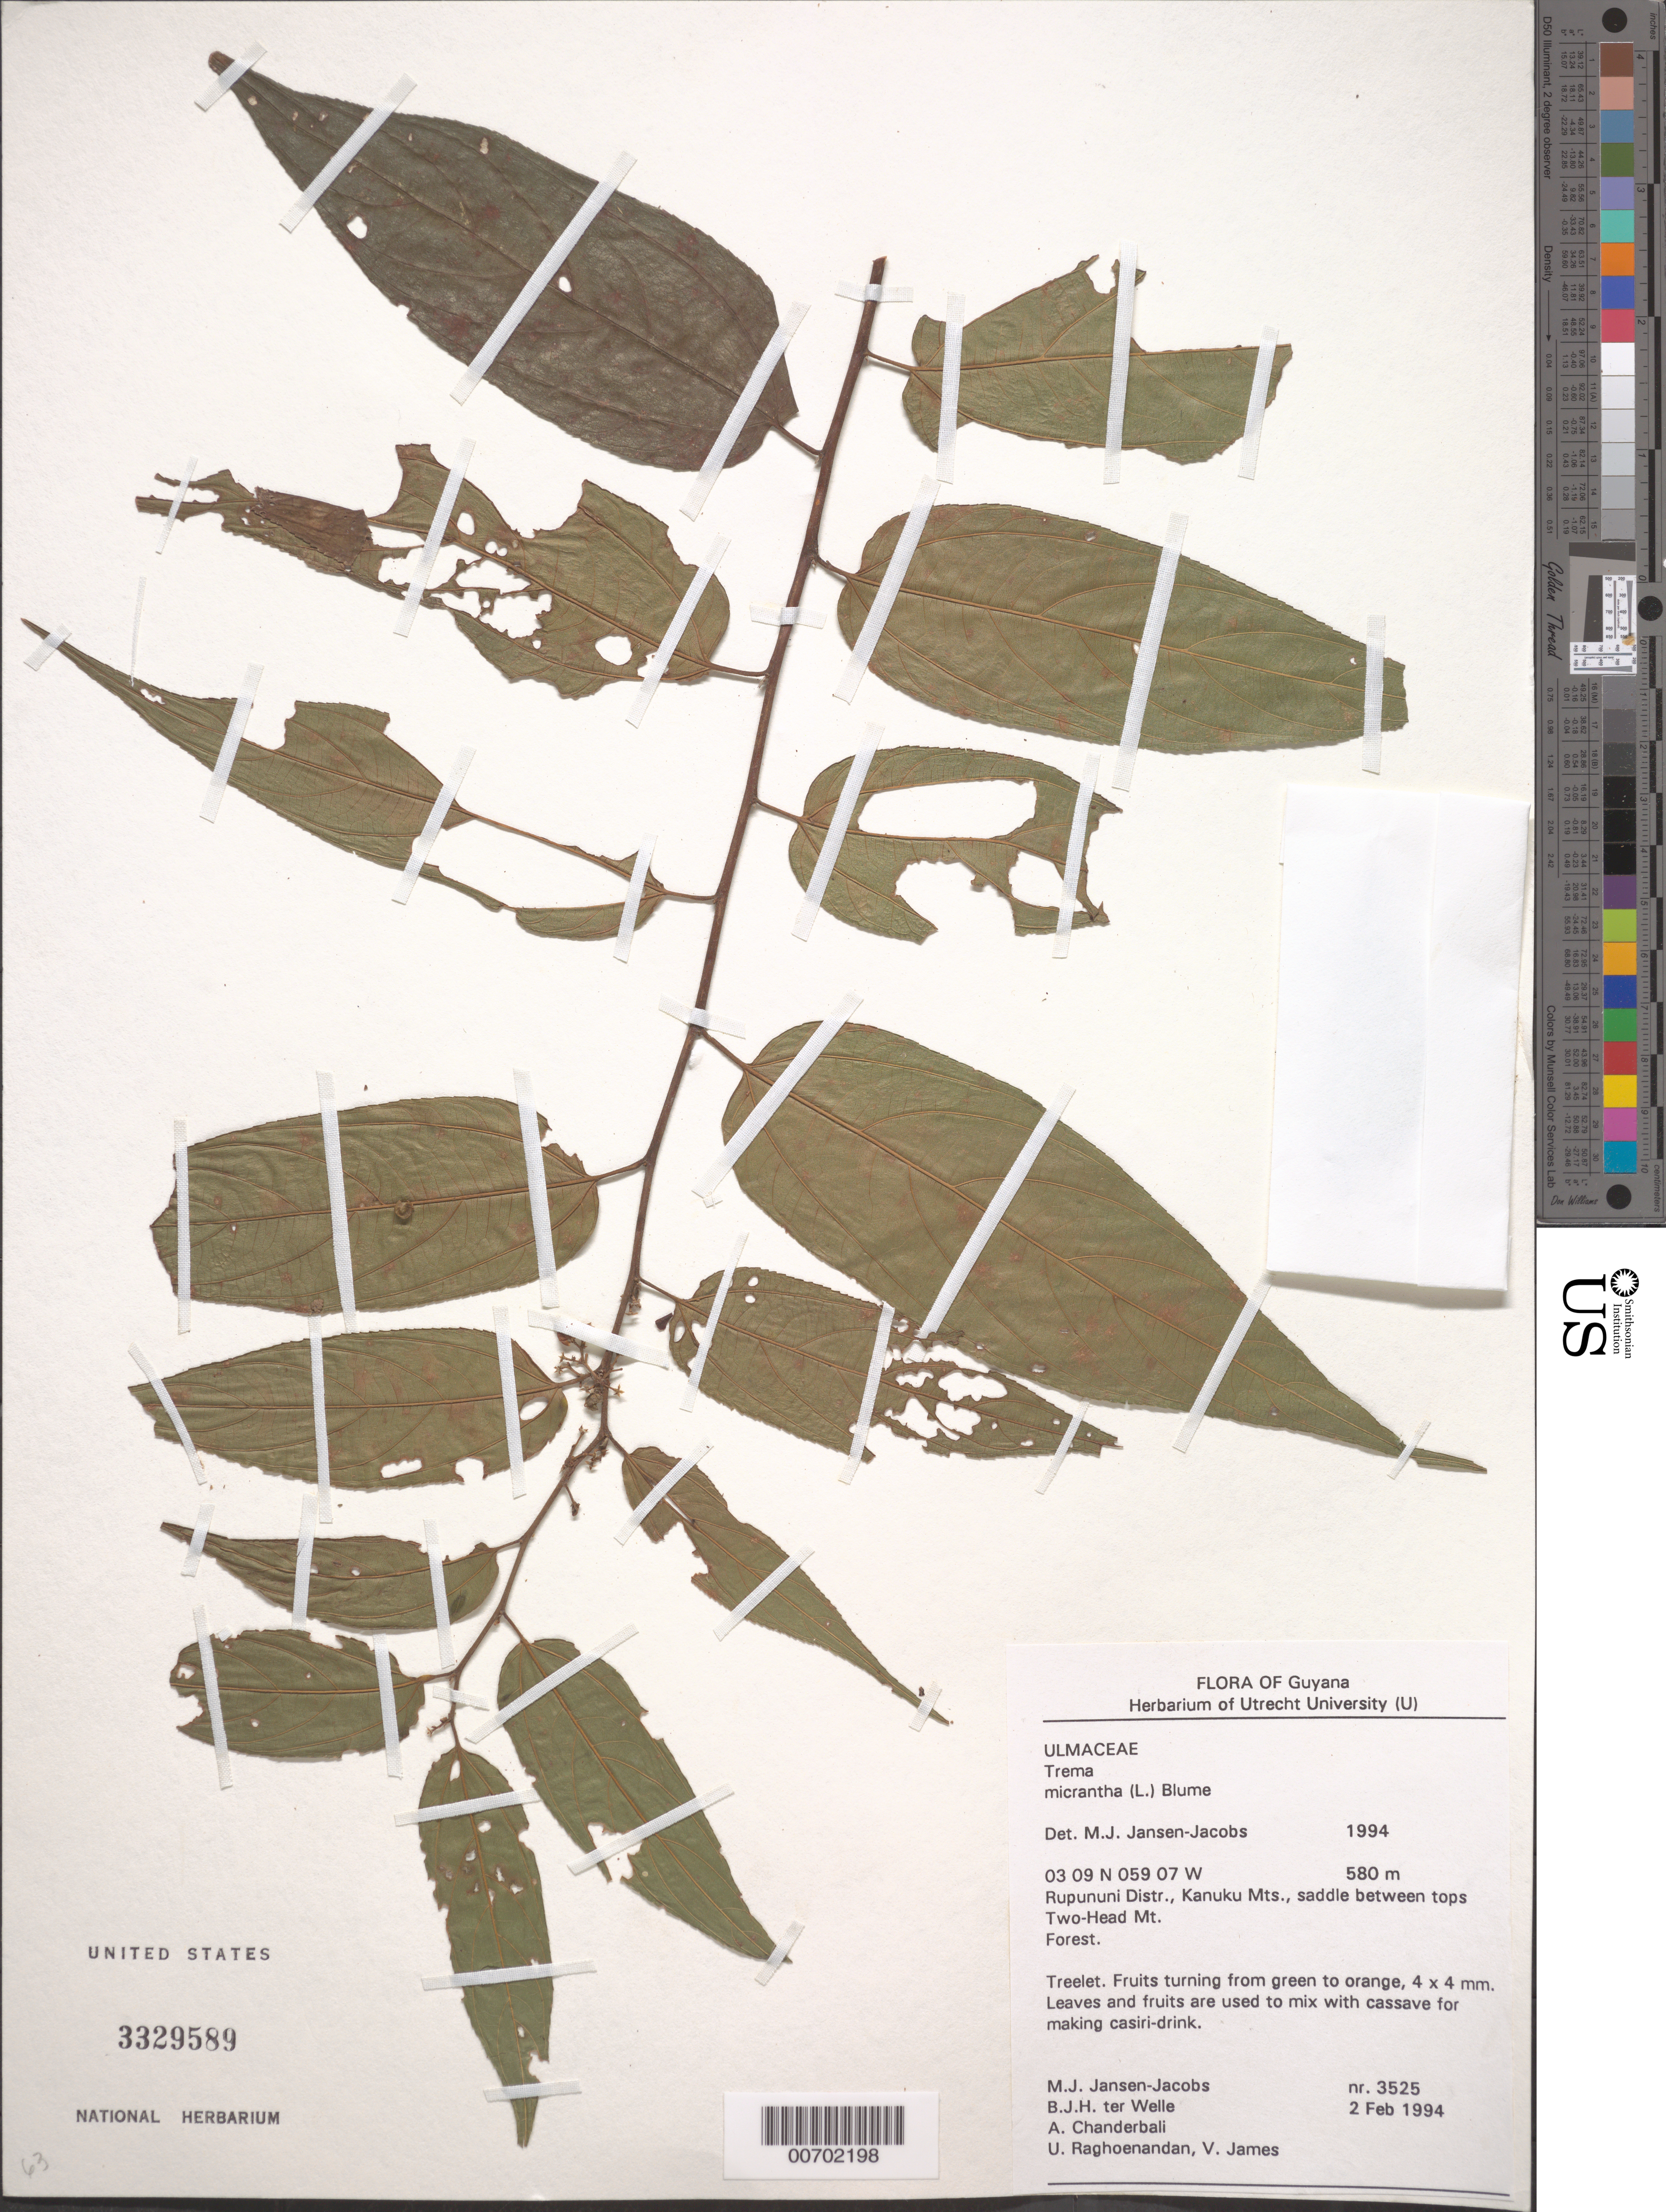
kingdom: Plantae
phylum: Tracheophyta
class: Magnoliopsida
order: Rosales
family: Cannabaceae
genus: Trema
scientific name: Trema micranthum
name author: (L.) Blume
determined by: Jansen-Jacobs, M. J., (U), Nationaal Herbarium Nederland, Utrecht University branch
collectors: M. J. Jansen-Jacobs, B. Welle, A. S. Chanderbali, U. Raghoenandan & V. James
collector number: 3525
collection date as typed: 2-Feb-94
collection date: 1994-02-02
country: Guyana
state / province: U. Takutu-U. Essequibo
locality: Two-Head Mt., saddle between tops of, Kanuku Mts.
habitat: Forest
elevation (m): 580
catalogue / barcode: US 3329589